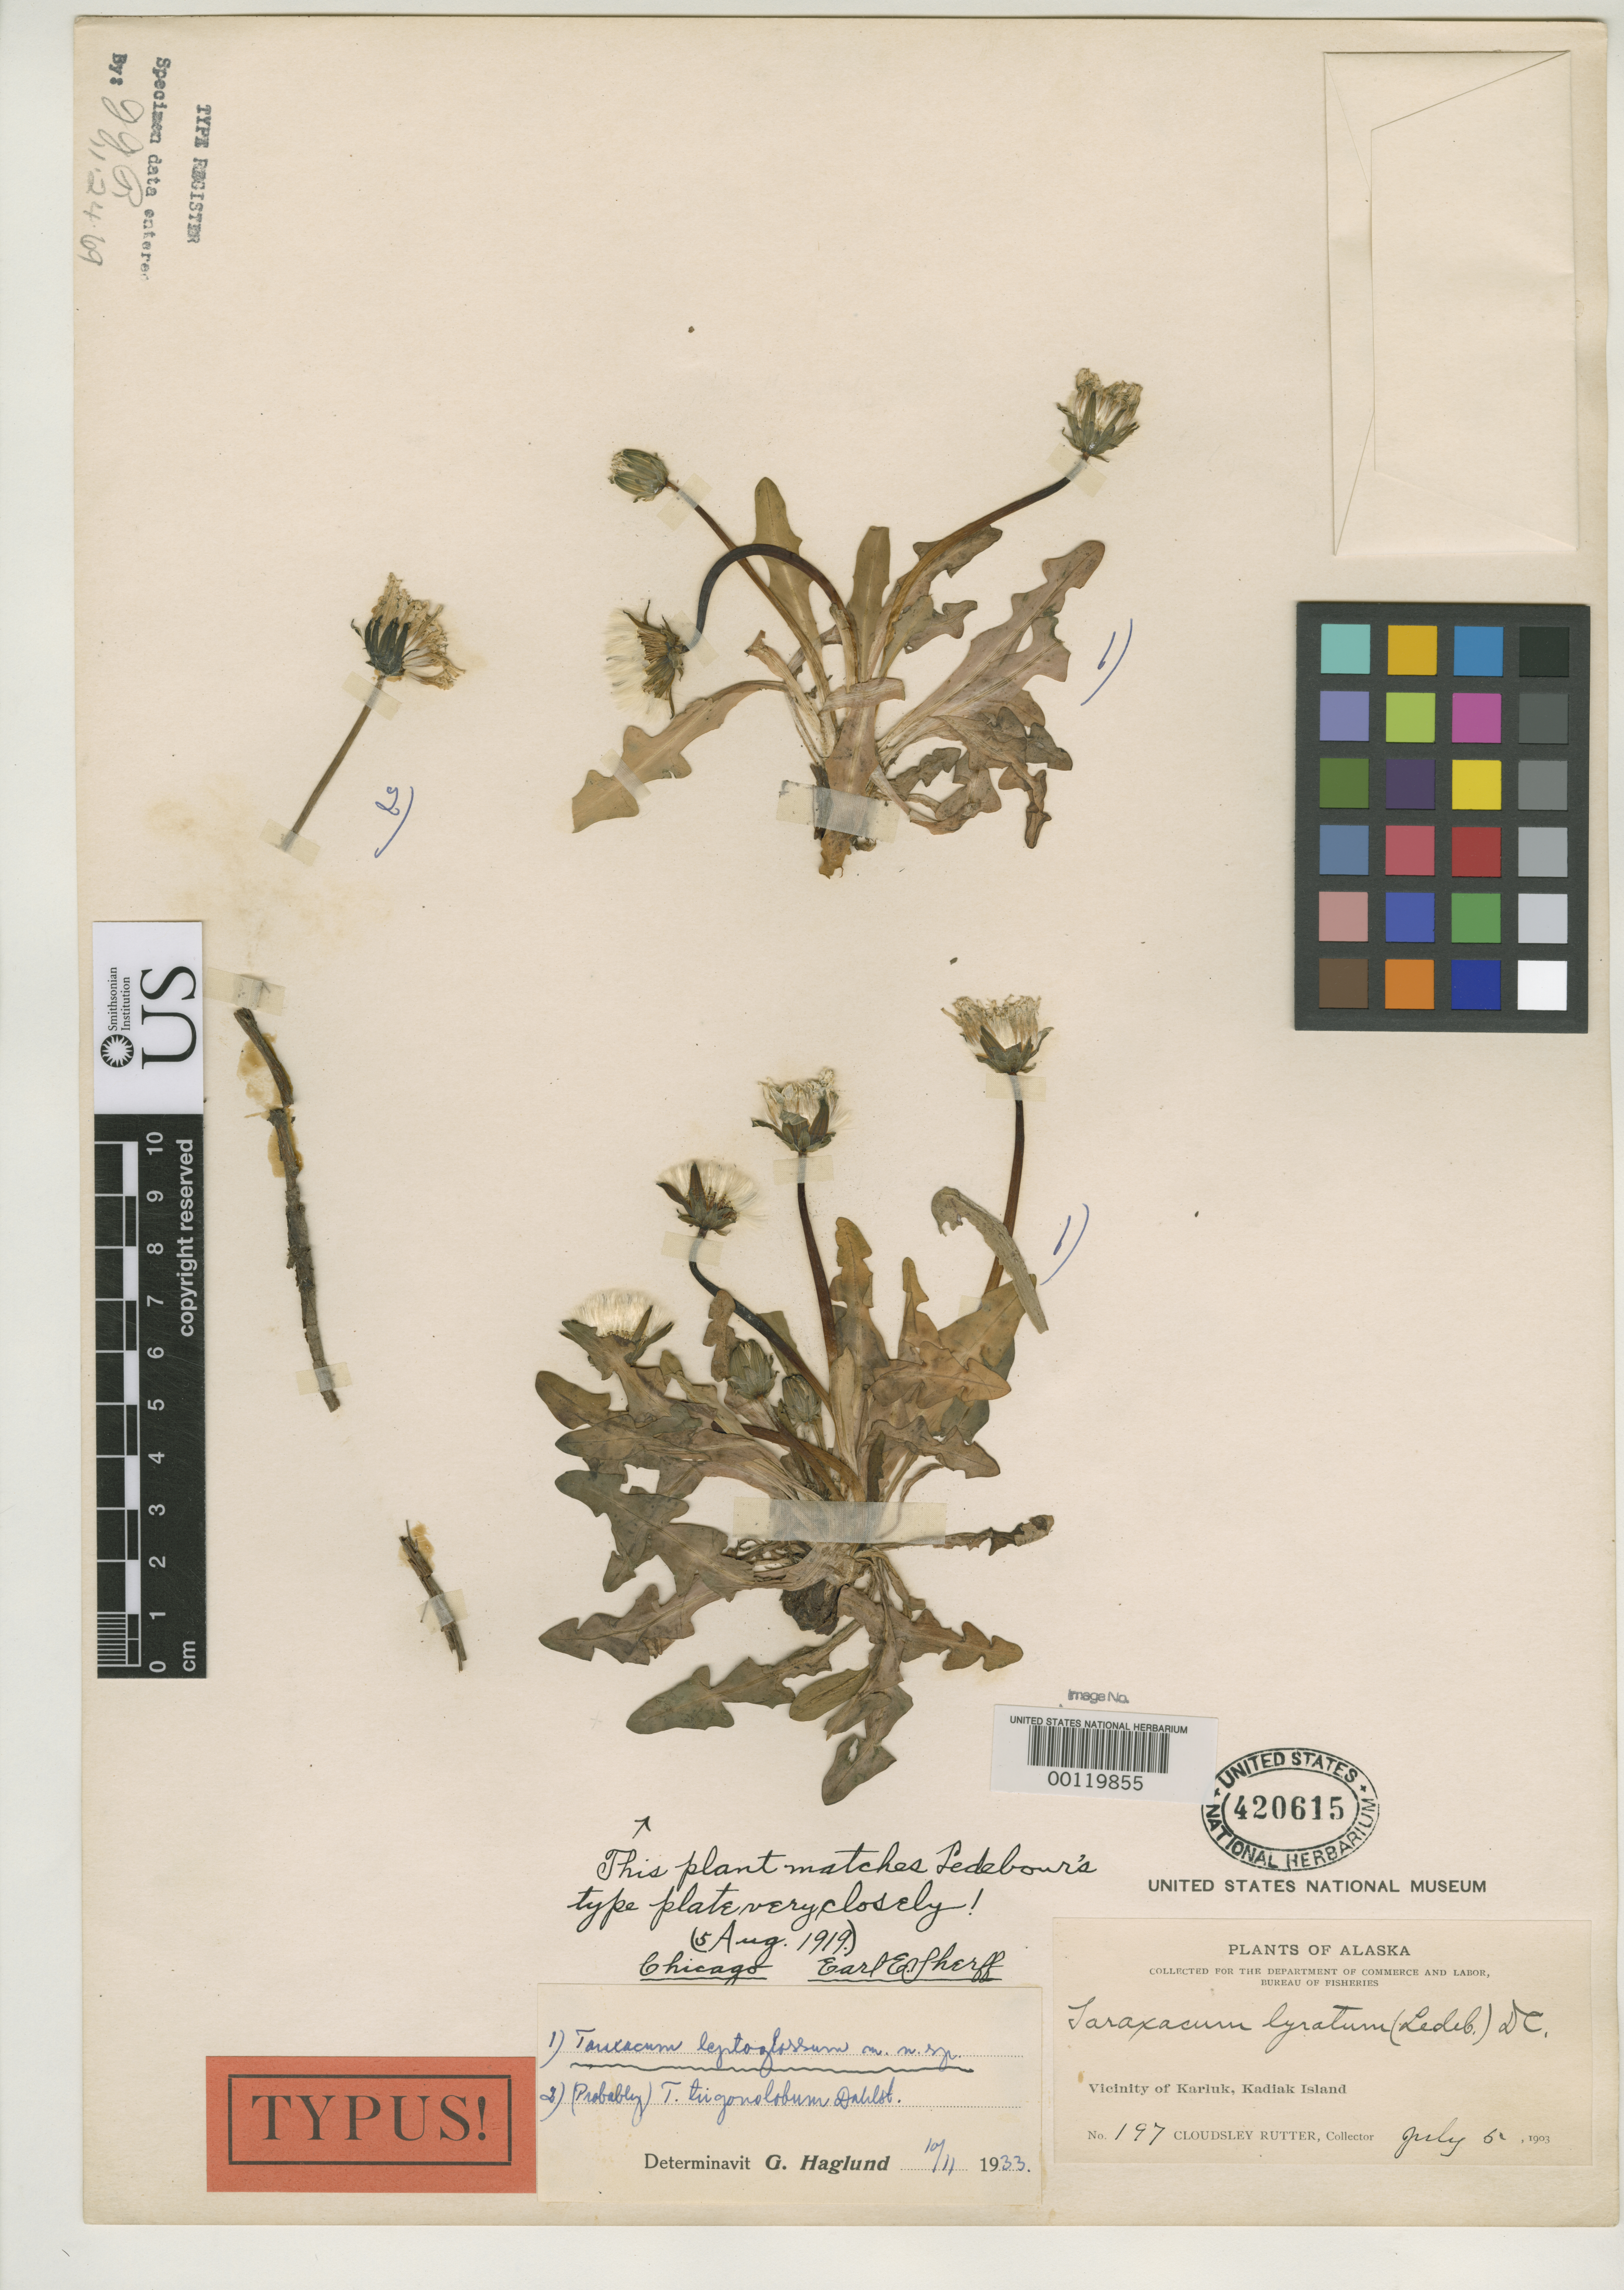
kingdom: Plantae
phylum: Tracheophyta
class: Magnoliopsida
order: Asterales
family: Asteraceae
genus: Taraxacum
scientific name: Taraxacum leptoglossum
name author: G.E. Haglund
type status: Type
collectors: C. Rutter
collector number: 197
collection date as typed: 05 Jul 1903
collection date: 1903-07-05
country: United States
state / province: Alaska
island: Kodiak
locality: Karluk.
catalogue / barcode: US 420615